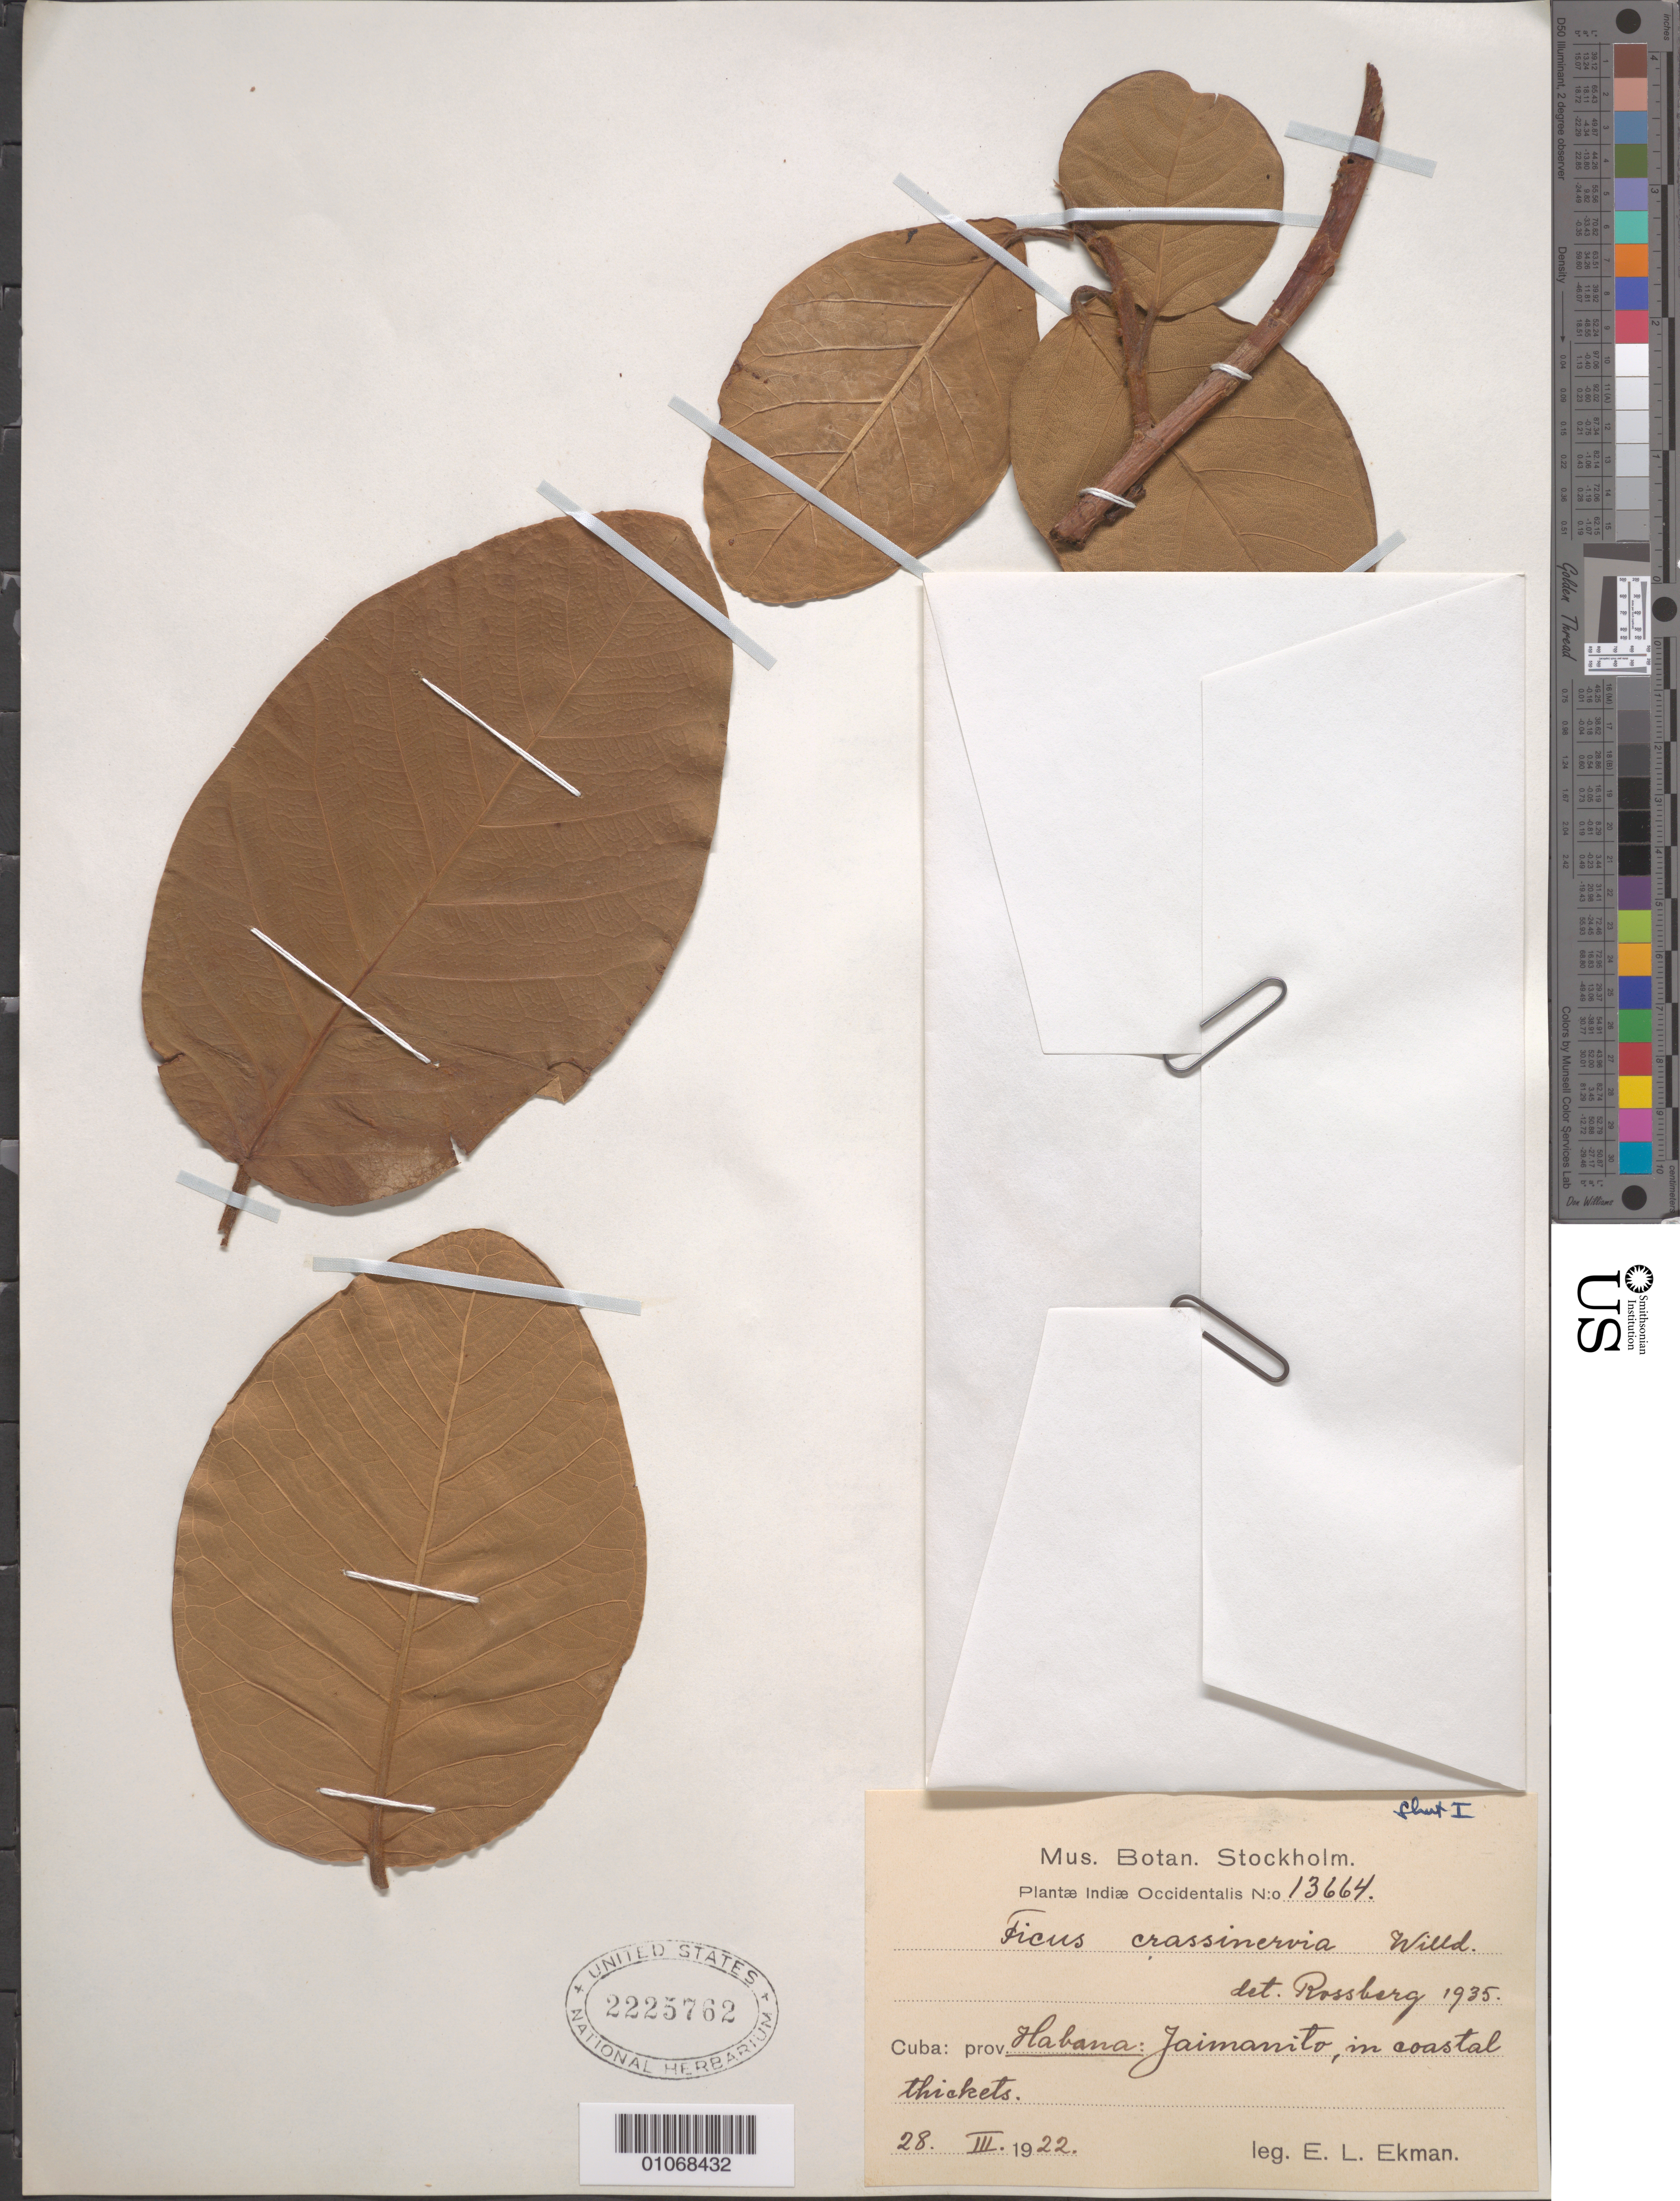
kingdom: Plantae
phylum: Tracheophyta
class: Magnoliopsida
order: Rosales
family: Moraceae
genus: Ficus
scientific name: Ficus trigonata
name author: L.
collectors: E. L. Ekman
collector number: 13664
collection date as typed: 28 Mar 1922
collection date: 1922-03-28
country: Cuba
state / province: La Habana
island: Cuba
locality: Jaimanito, In coastal thickets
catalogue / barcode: US 2225762